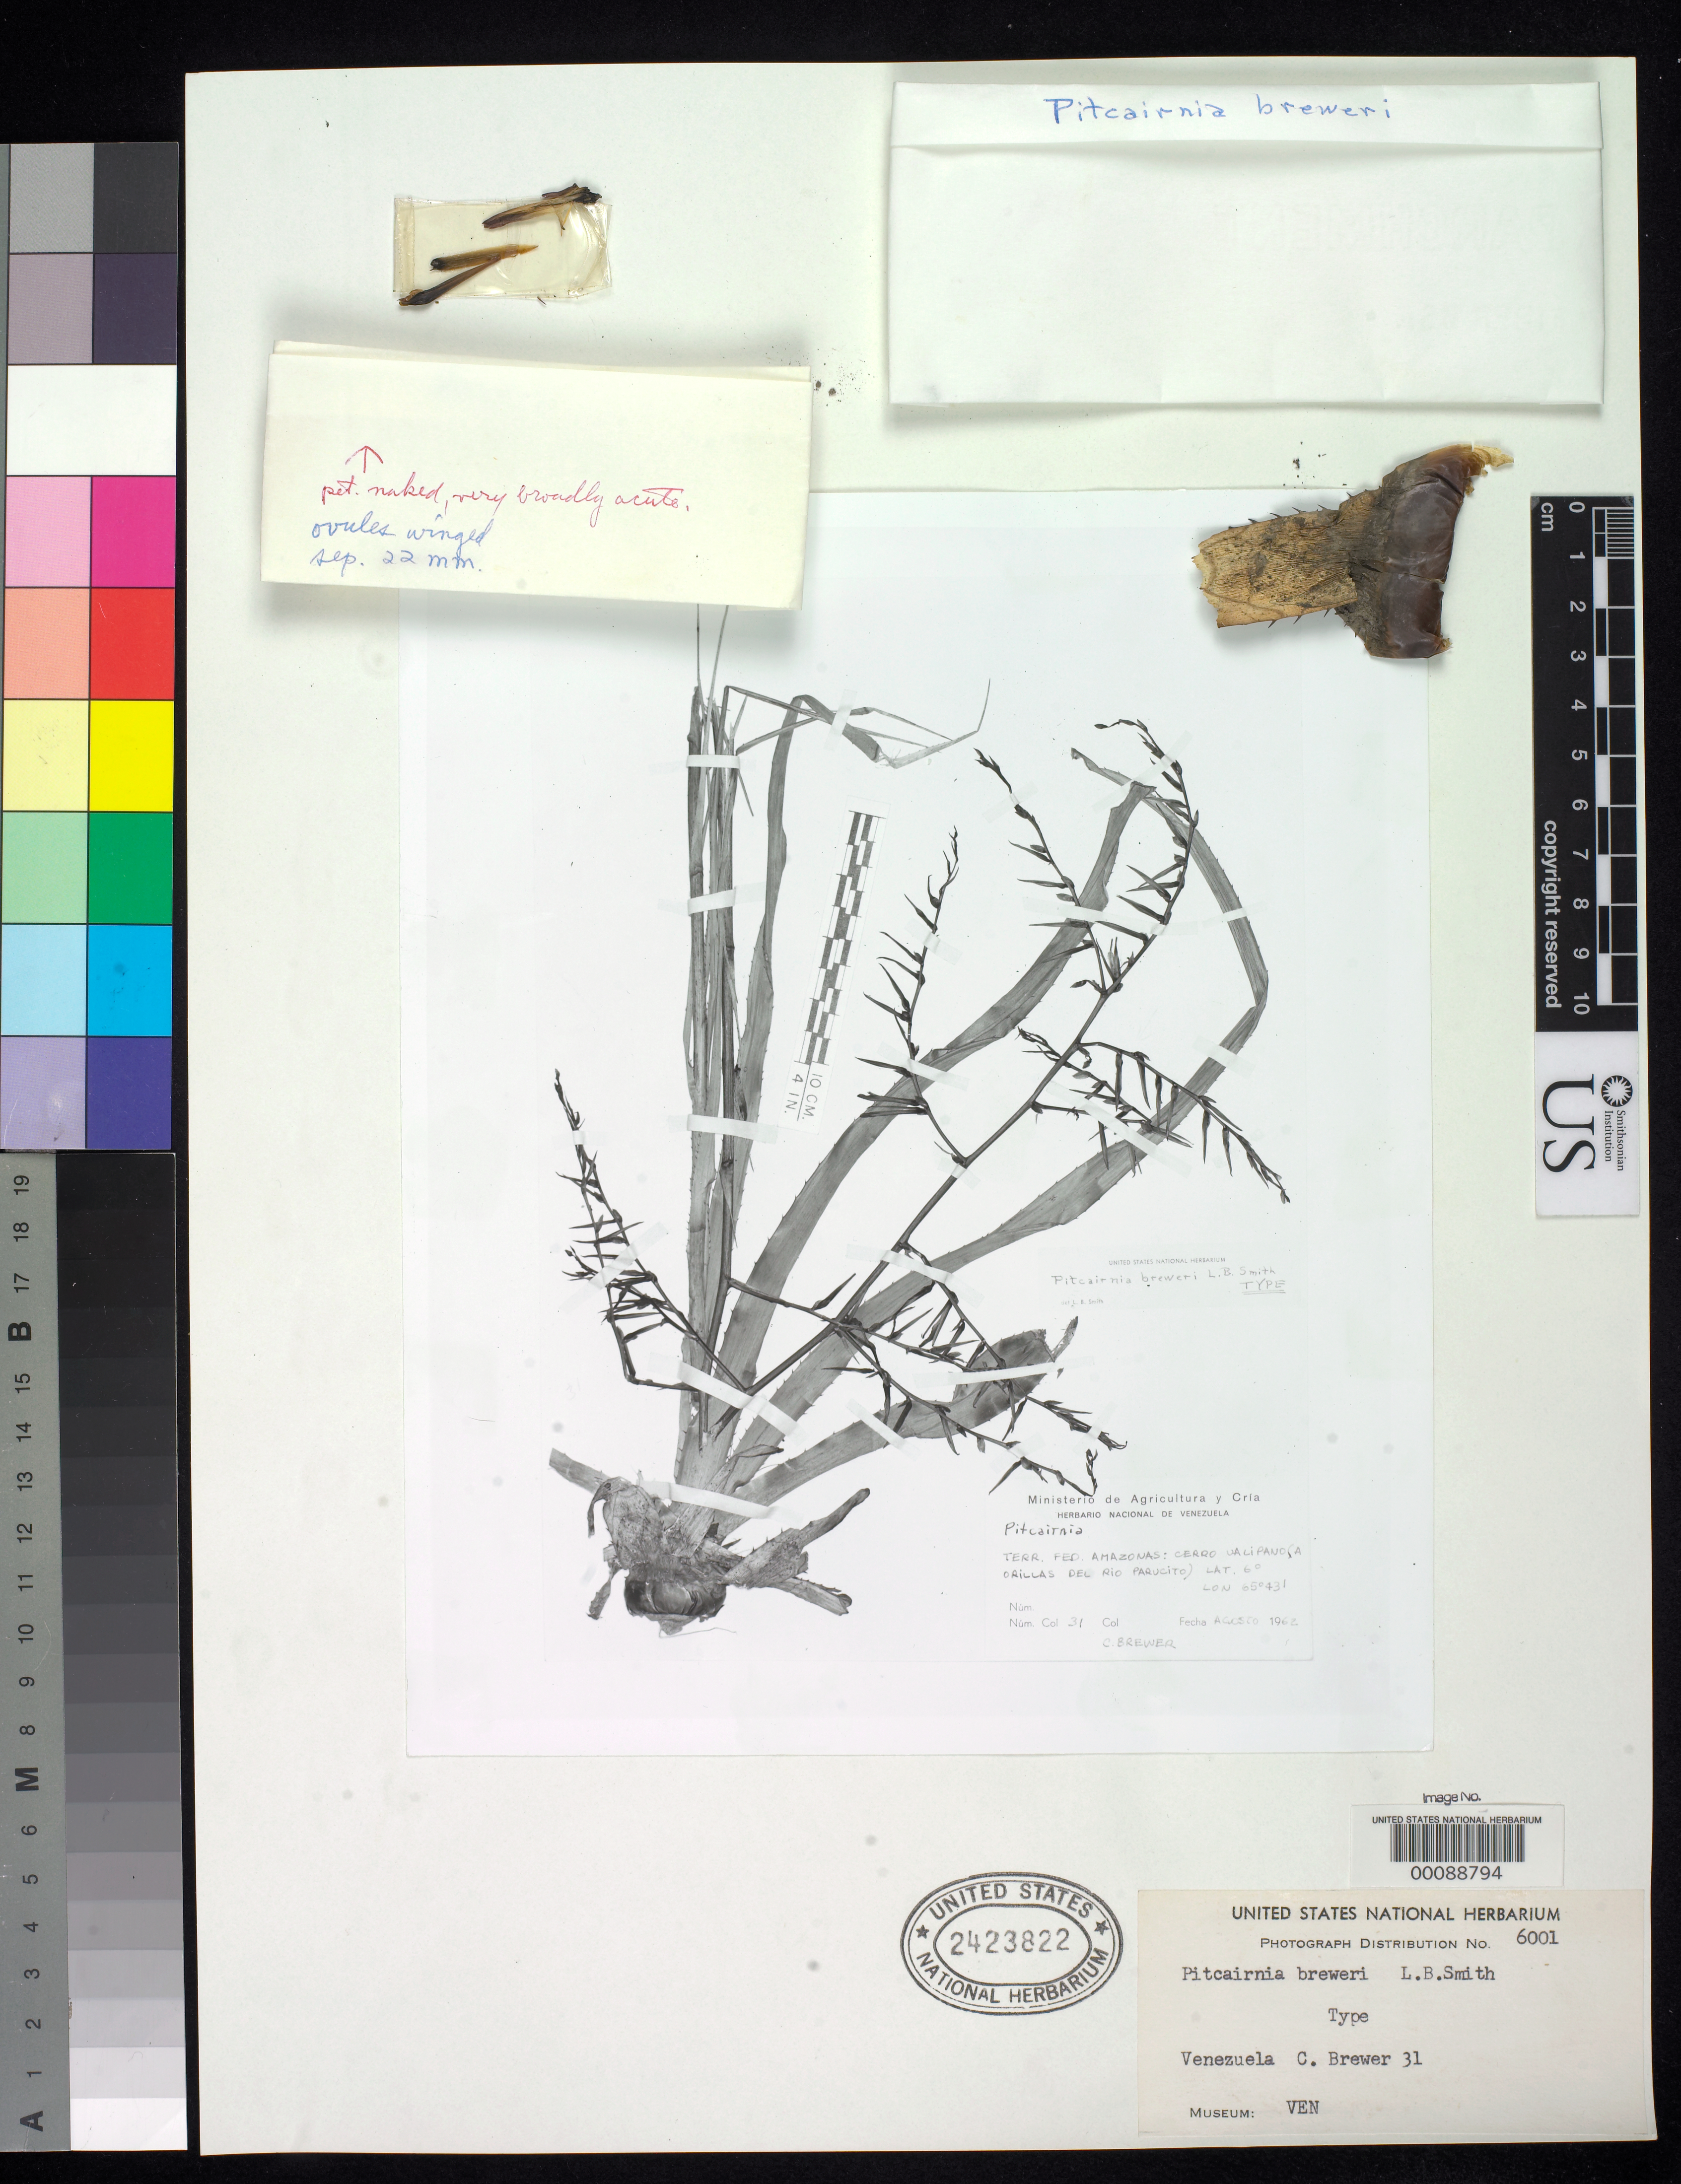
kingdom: Plantae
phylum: Tracheophyta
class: Liliopsida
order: Poales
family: Bromeliaceae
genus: Pitcairnia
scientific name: Pitcairnia breweri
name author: L.B. Sm.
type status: Isotype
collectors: C. Brewer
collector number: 31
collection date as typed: Aug 1962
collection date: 1962-08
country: Venezuela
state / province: Bolivar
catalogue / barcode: US 2423822